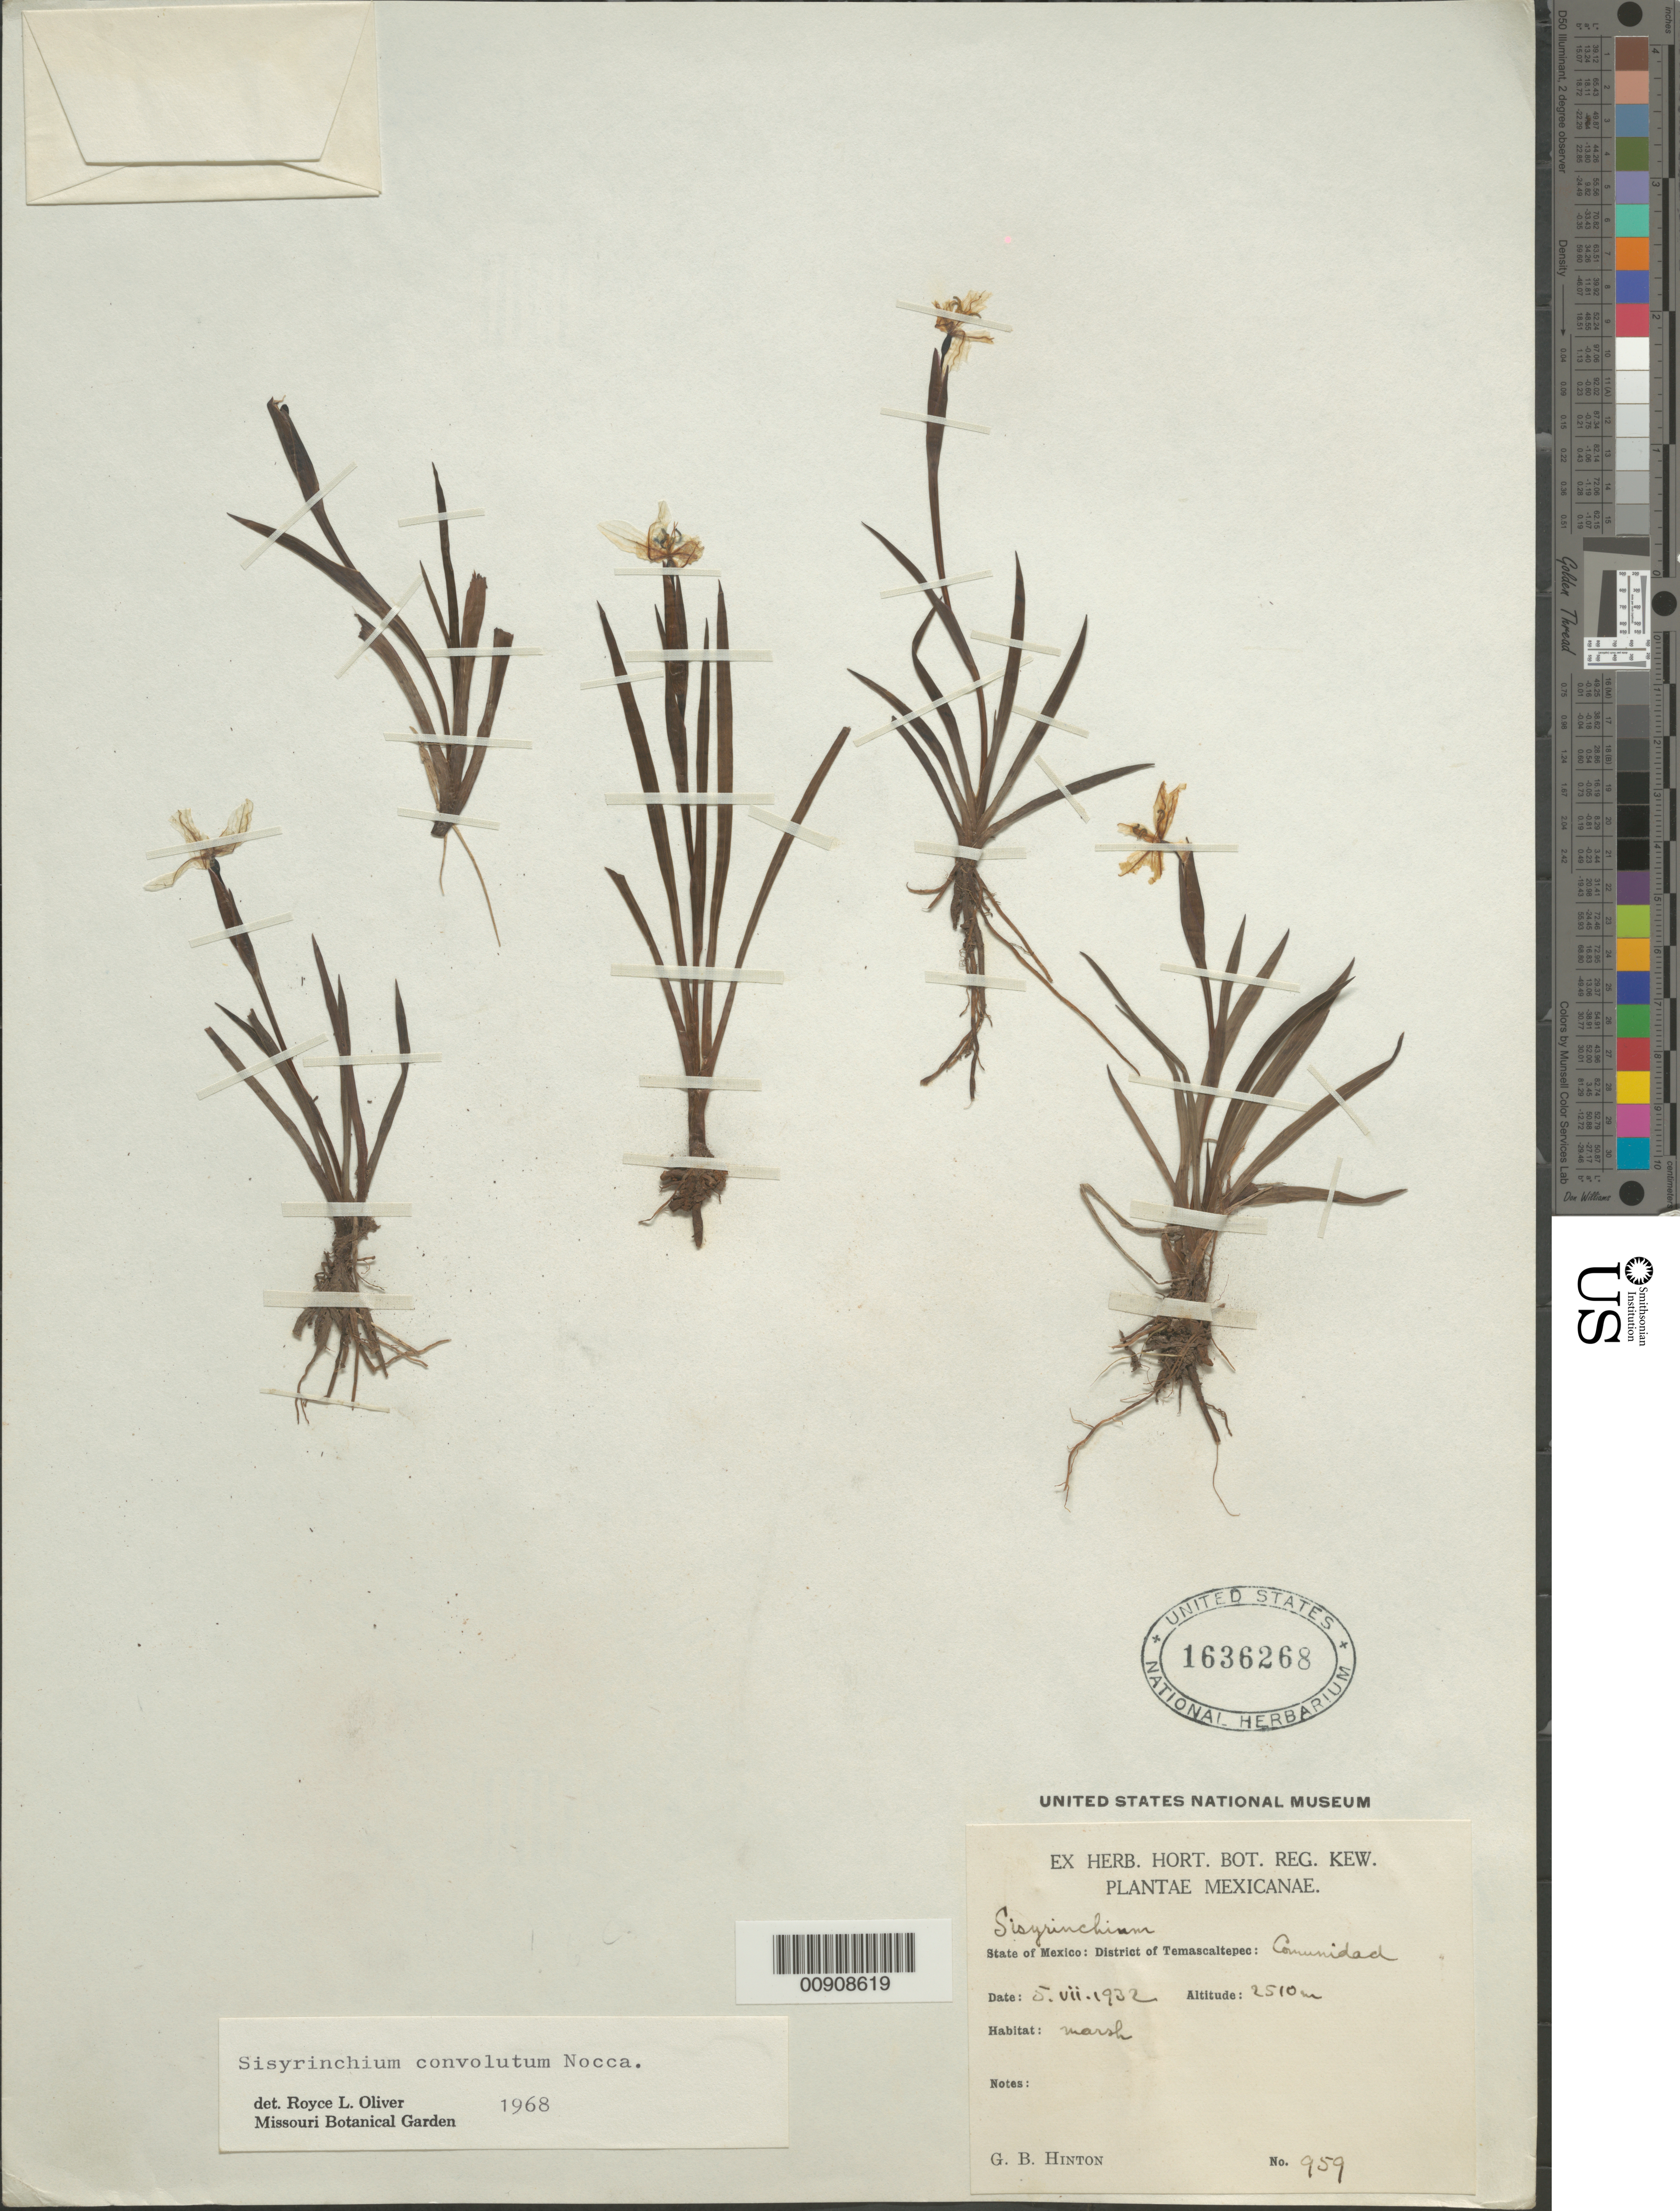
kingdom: Plantae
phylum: Tracheophyta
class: Liliopsida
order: Asparagales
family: Iridaceae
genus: Sisyrinchium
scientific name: Sisyrinchium convolutum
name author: Nocca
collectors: G. B. Hinton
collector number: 959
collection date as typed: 05 Jul 1932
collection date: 1932-07-05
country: Mexico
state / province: México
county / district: Temascaltepec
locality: State of Mexico: District of Temascaltepec: Comunidad.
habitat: Marsh.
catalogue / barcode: US 1636268